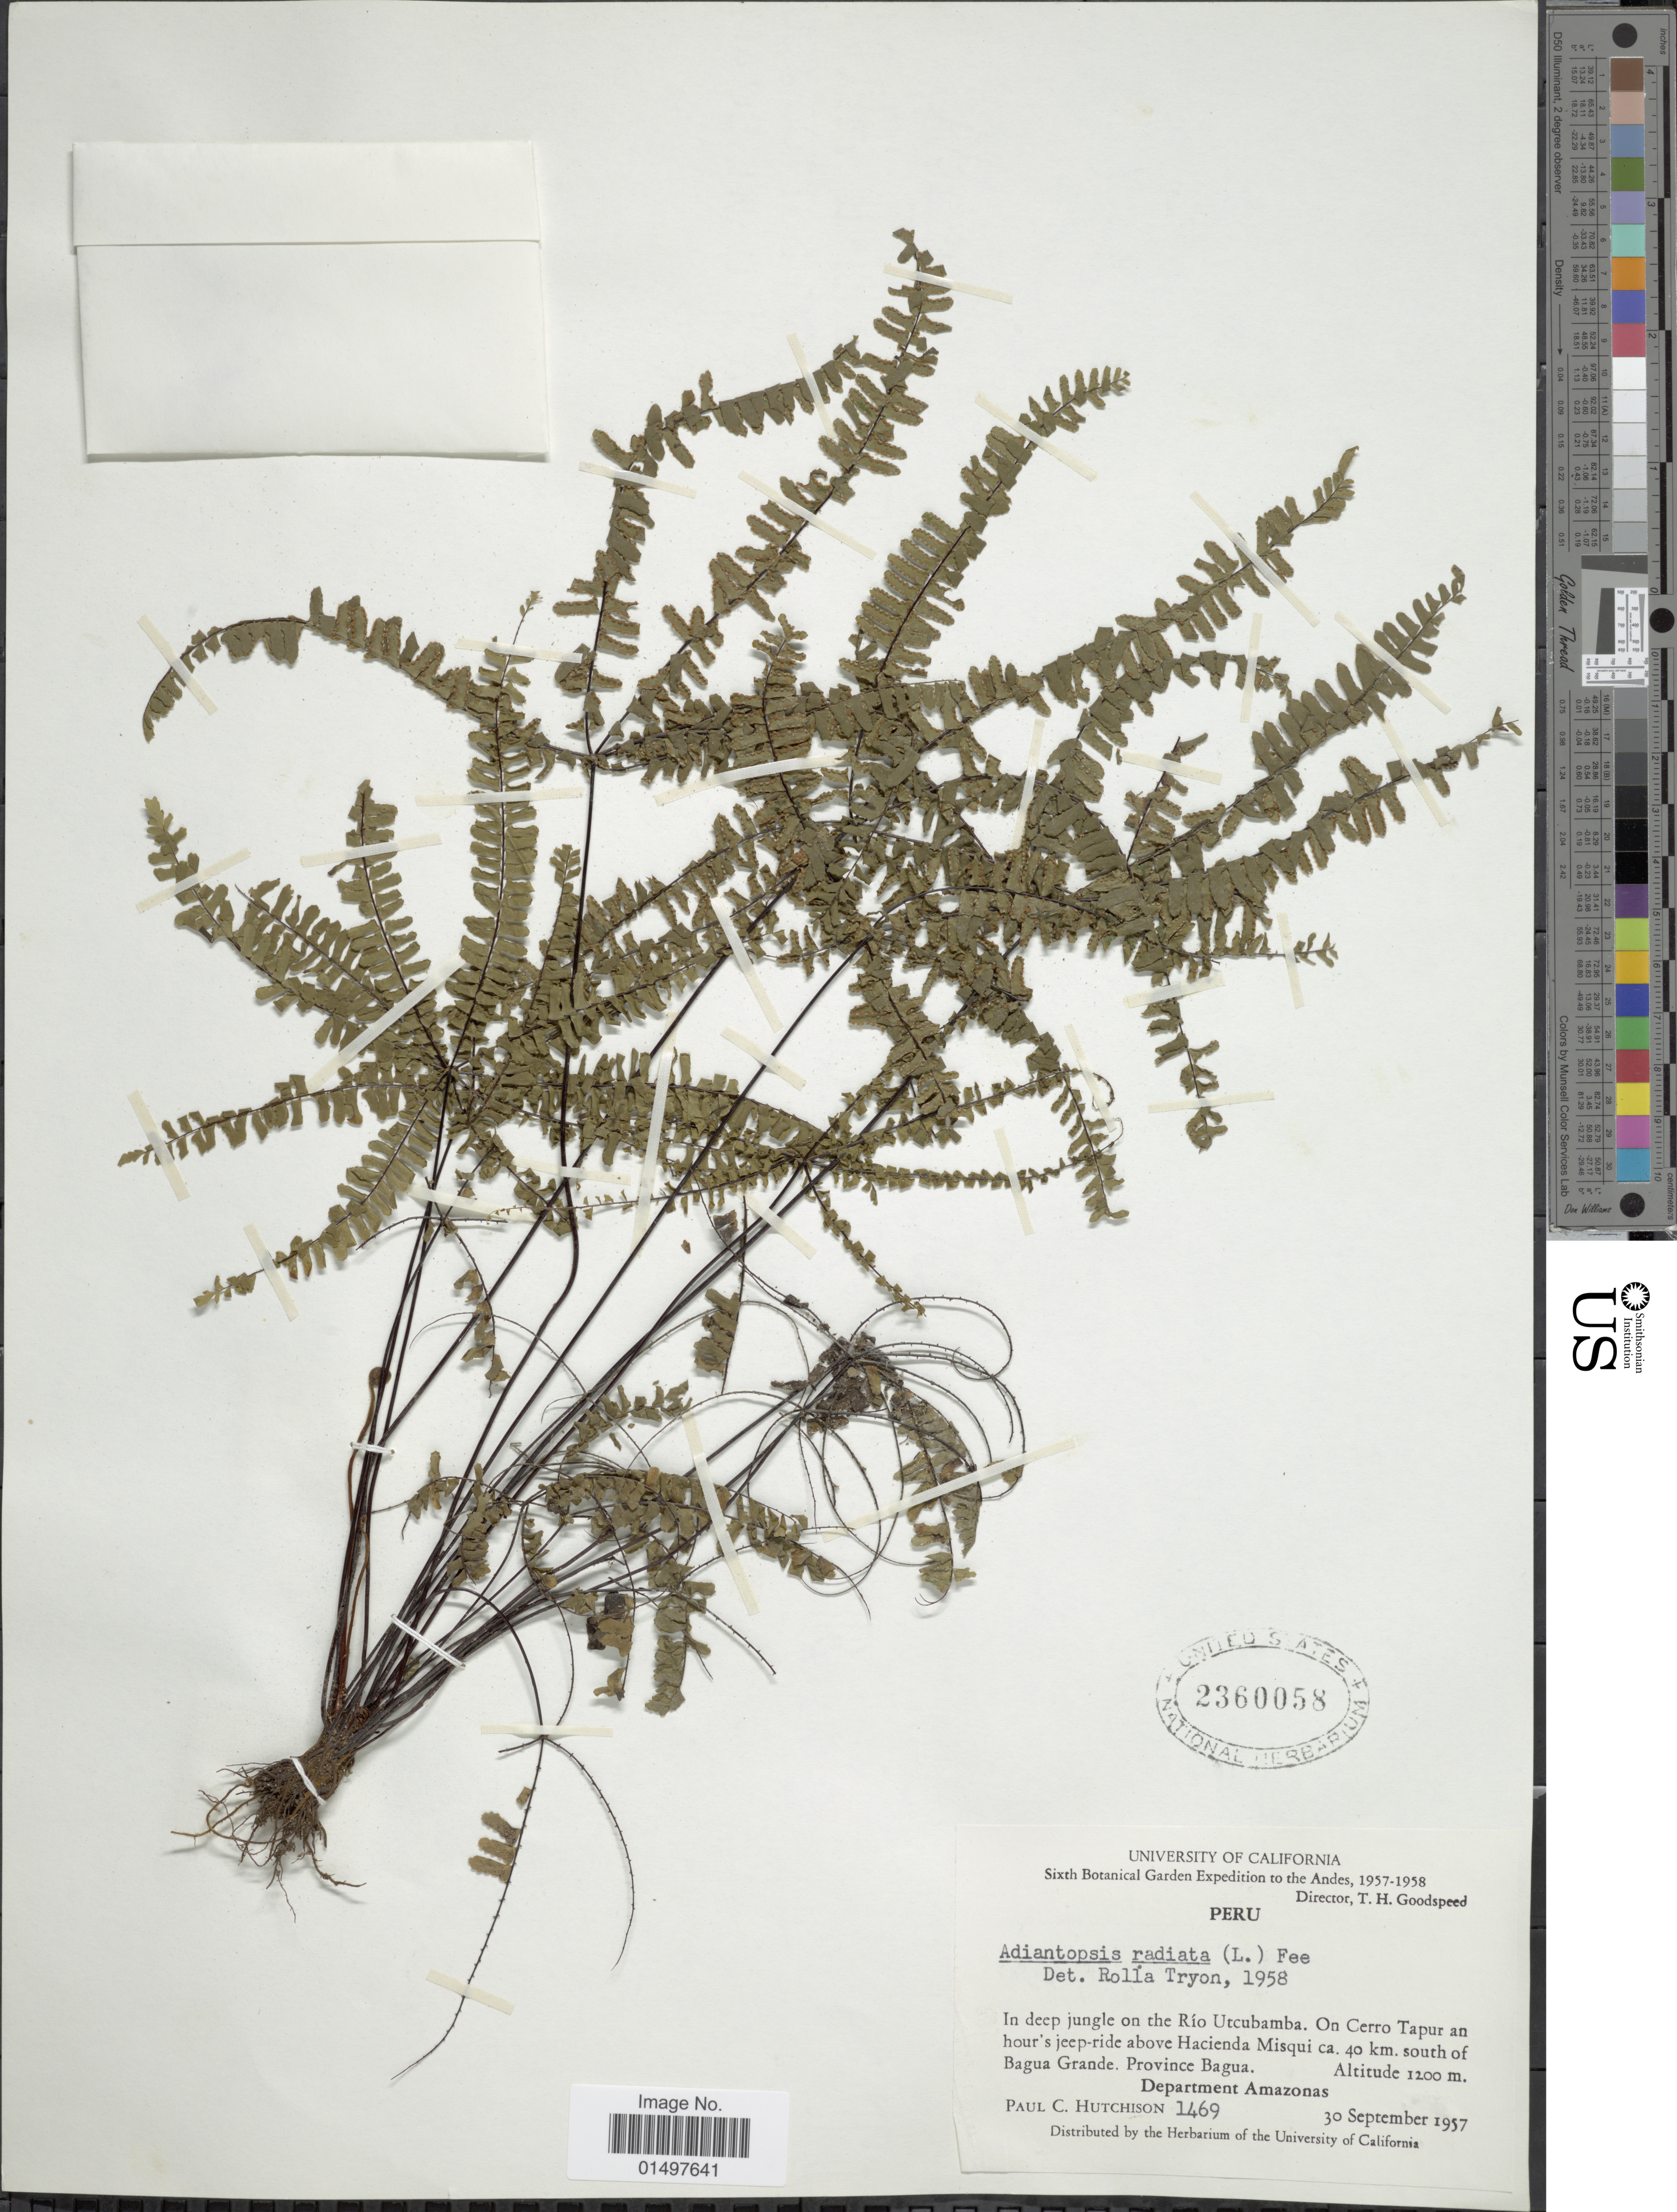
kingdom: Plantae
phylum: Tracheophyta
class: Polypodiopsida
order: Polypodiales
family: Pteridaceae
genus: Adiantopsis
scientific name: Adiantopsis radiata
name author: (L.) Fée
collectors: P. C. Hutchison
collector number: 1469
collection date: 1957-09-30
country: Peru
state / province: Amazonas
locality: In deep jungle on the Rio Utcubamba. On Cerro Tapur an hour's jeep-ride above Hacienda Misqui ca. 40 km. south of Bagua Grande. Province Bagua. Department Amazonas.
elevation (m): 1200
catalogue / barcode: US 2360058